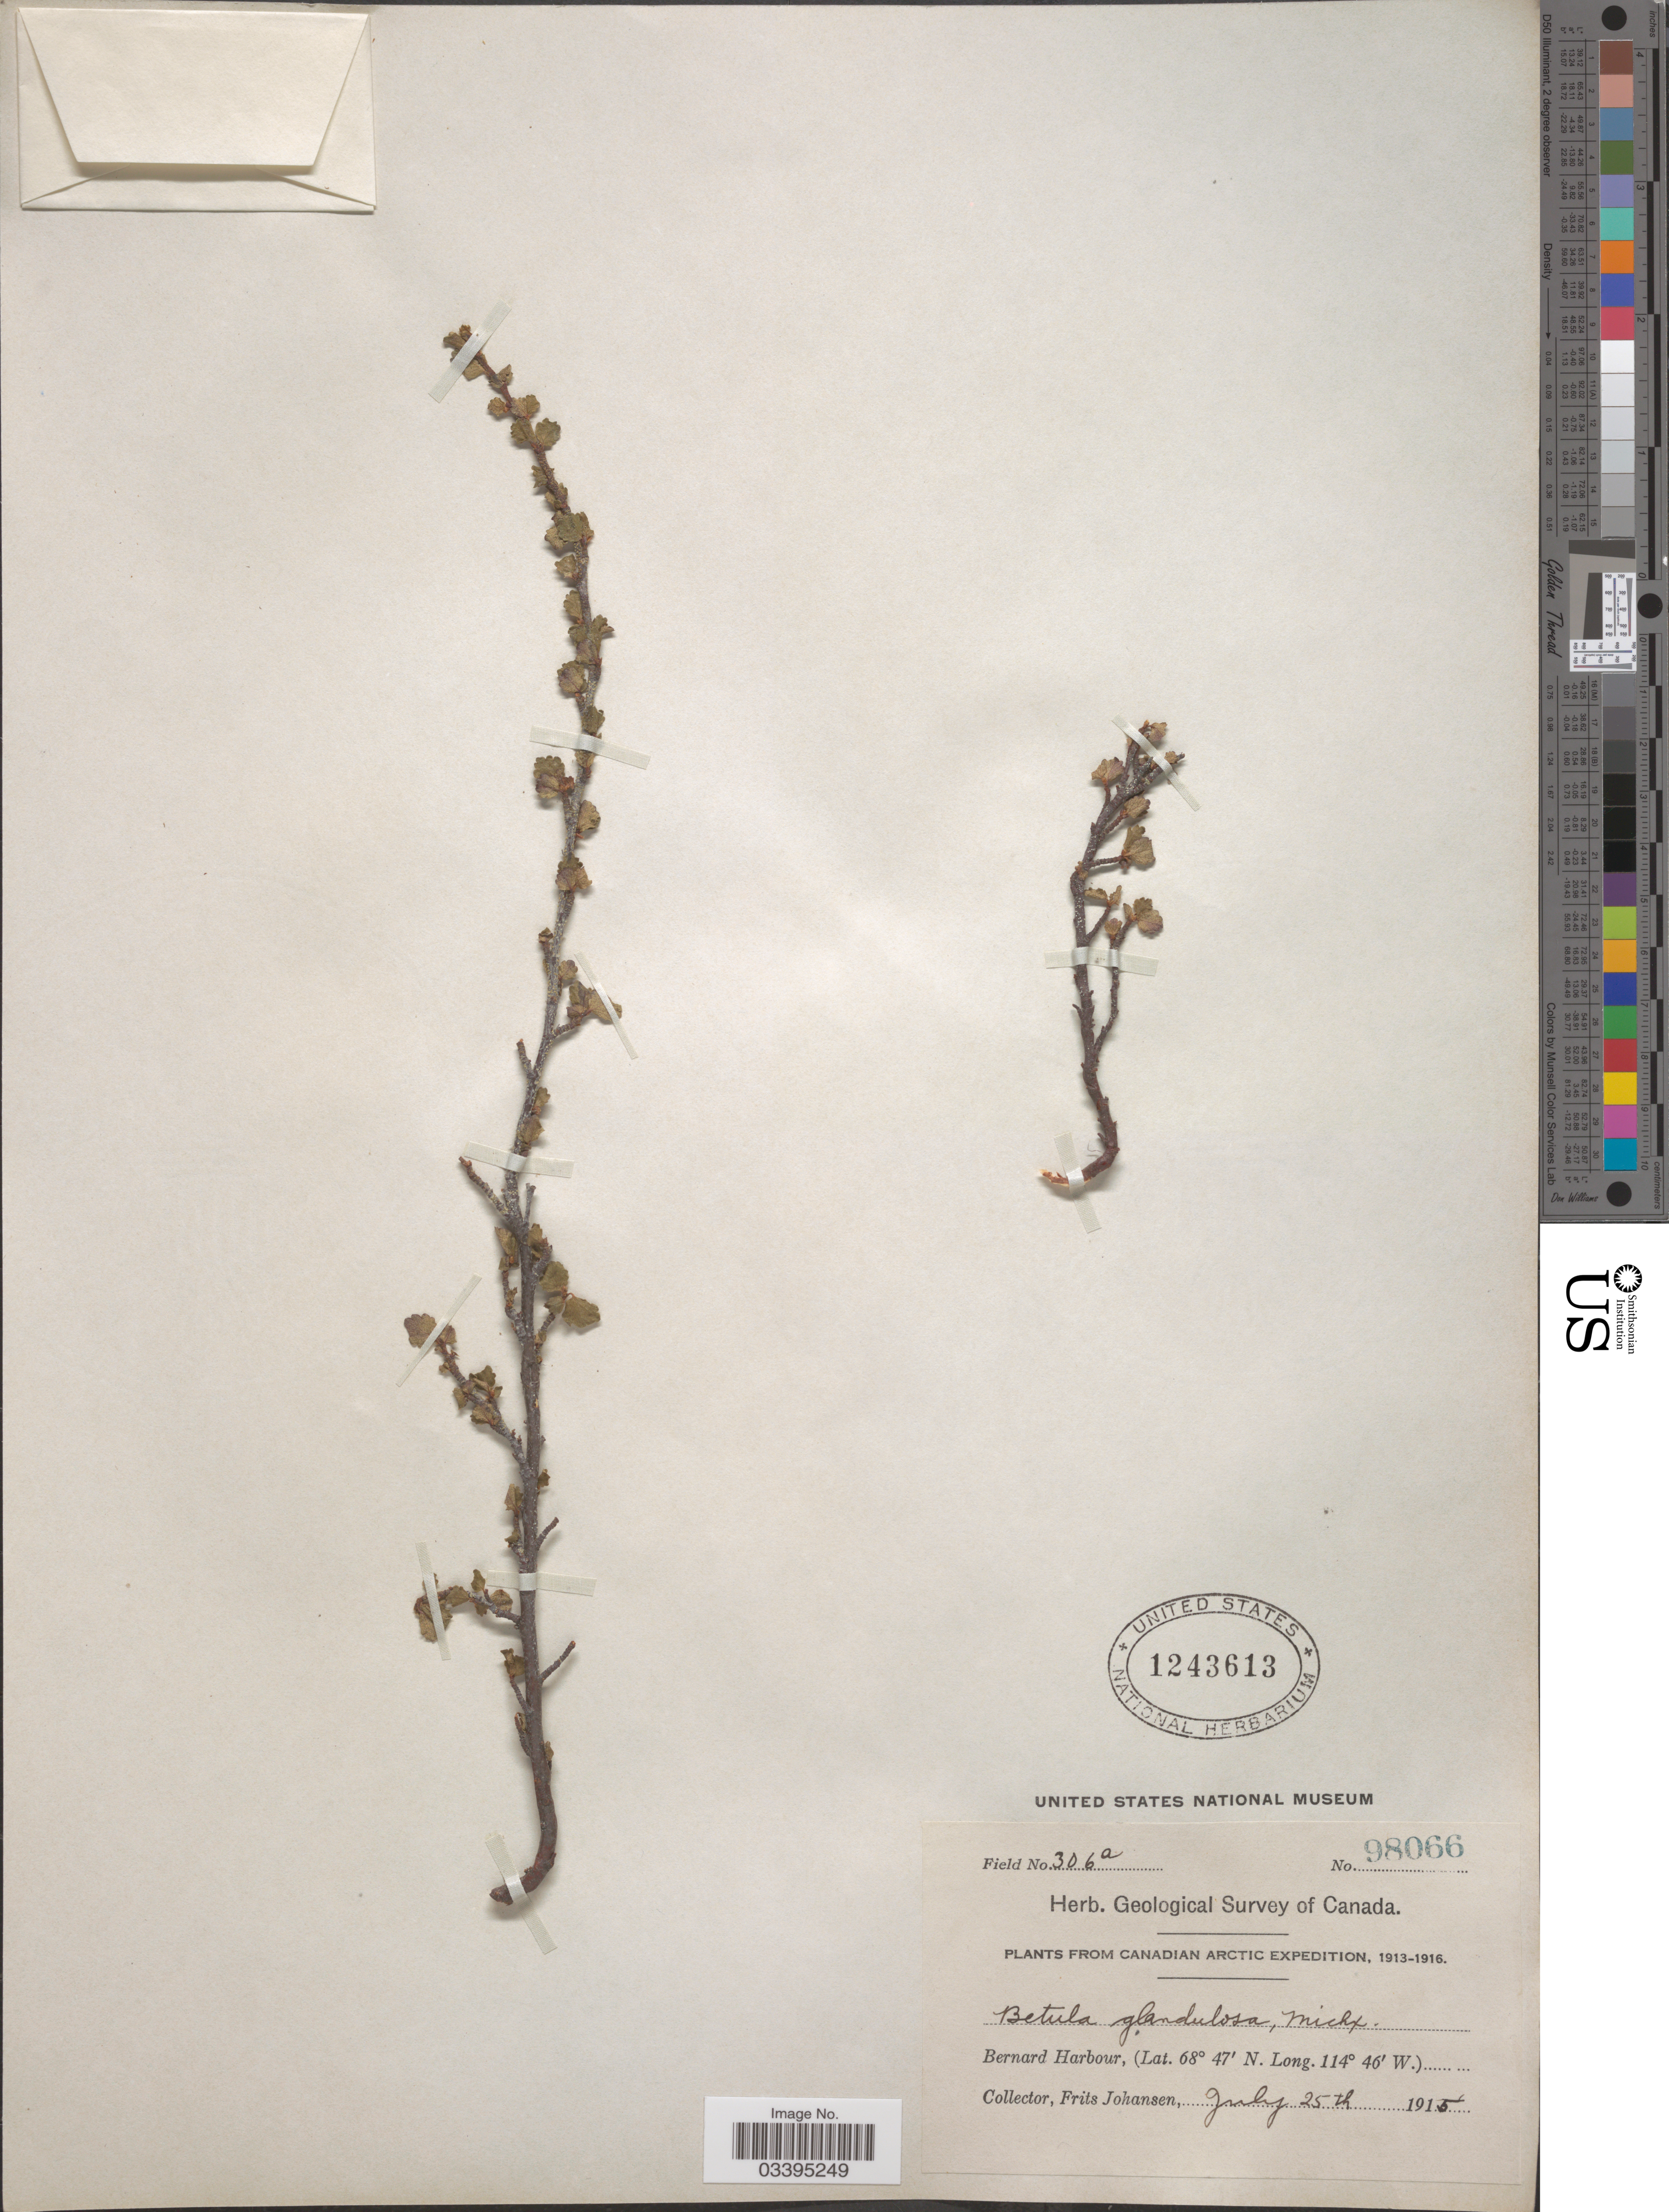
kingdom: Plantae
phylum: Tracheophyta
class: Magnoliopsida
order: Fagales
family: Betulaceae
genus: Betula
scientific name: Betula glandulosa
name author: Michx.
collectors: F. Johansen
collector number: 306a/98066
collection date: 1915-07-25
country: Canada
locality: Arctic. Bernard Harbour.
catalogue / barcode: US 1243613